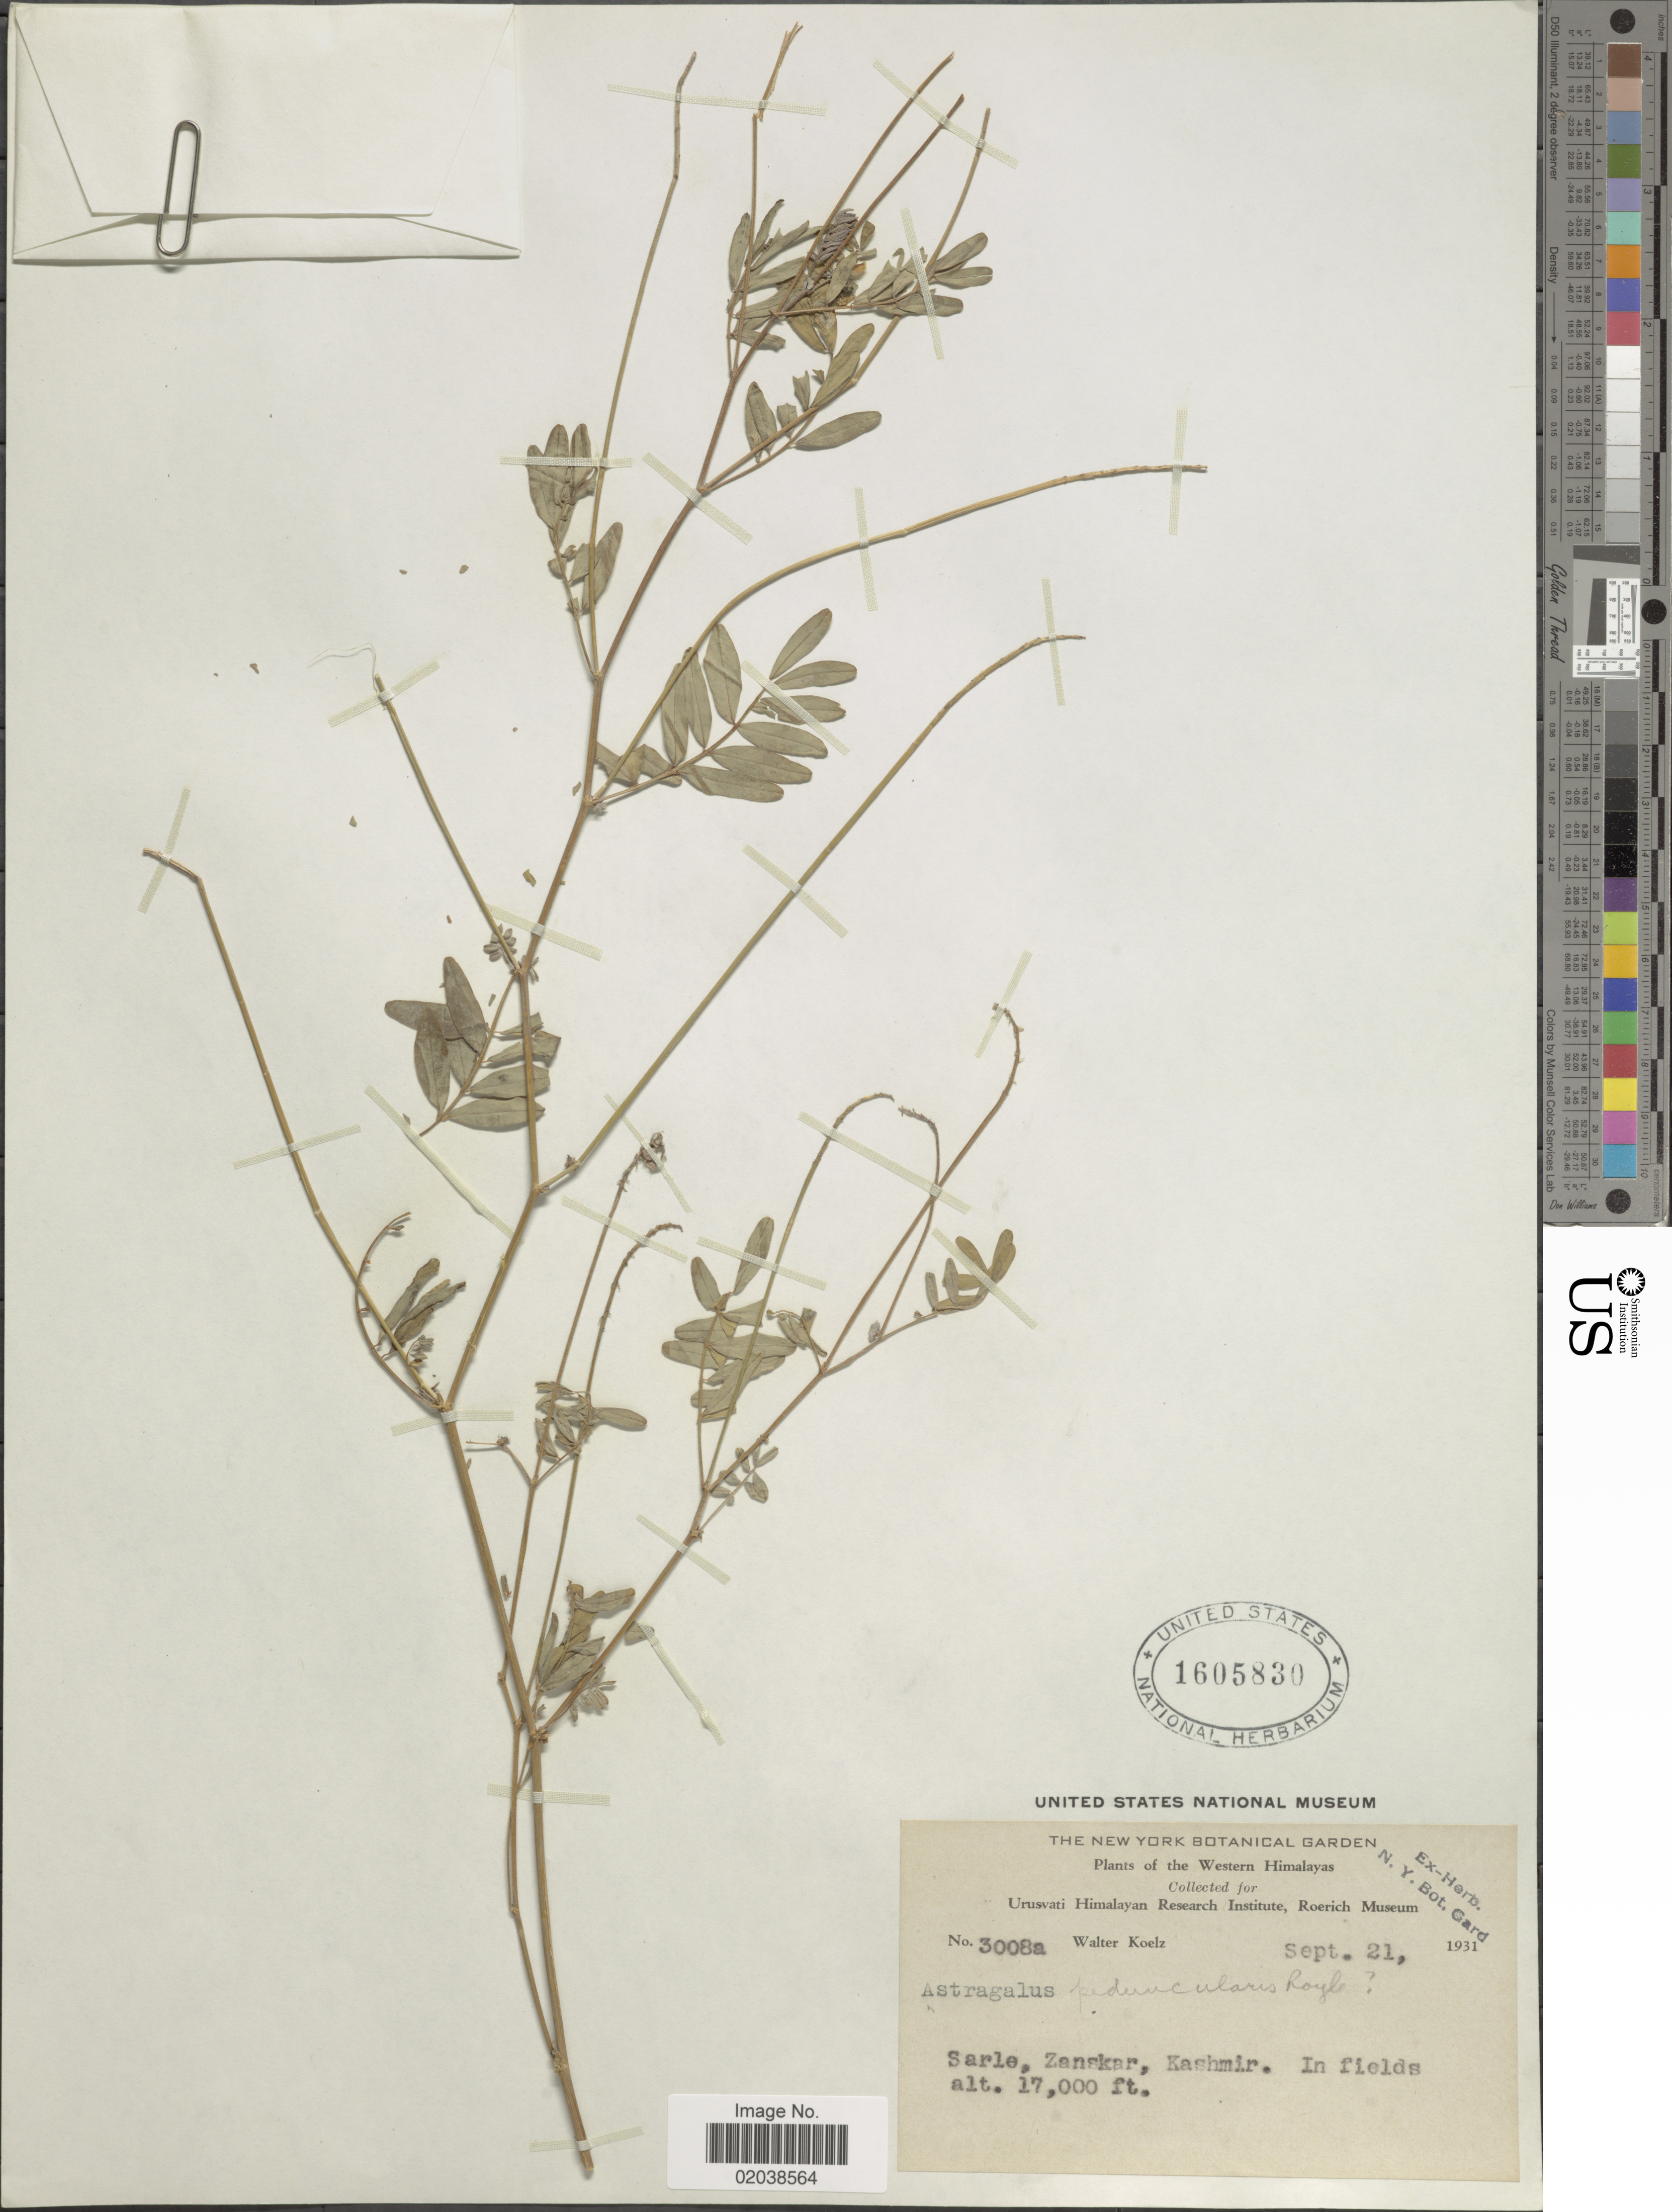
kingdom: Plantae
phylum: Tracheophyta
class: Magnoliopsida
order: Fabales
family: Fabaceae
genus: Astragalus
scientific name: Astragalus peduncularis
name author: Royle ex Benth.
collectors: W. N. Koelz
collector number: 3008a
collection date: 1931-09-21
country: India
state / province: Jammu and Kashmir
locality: Western Himalayas. Sarle, Zanskar, Kashmir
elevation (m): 5182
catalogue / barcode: US 1605830